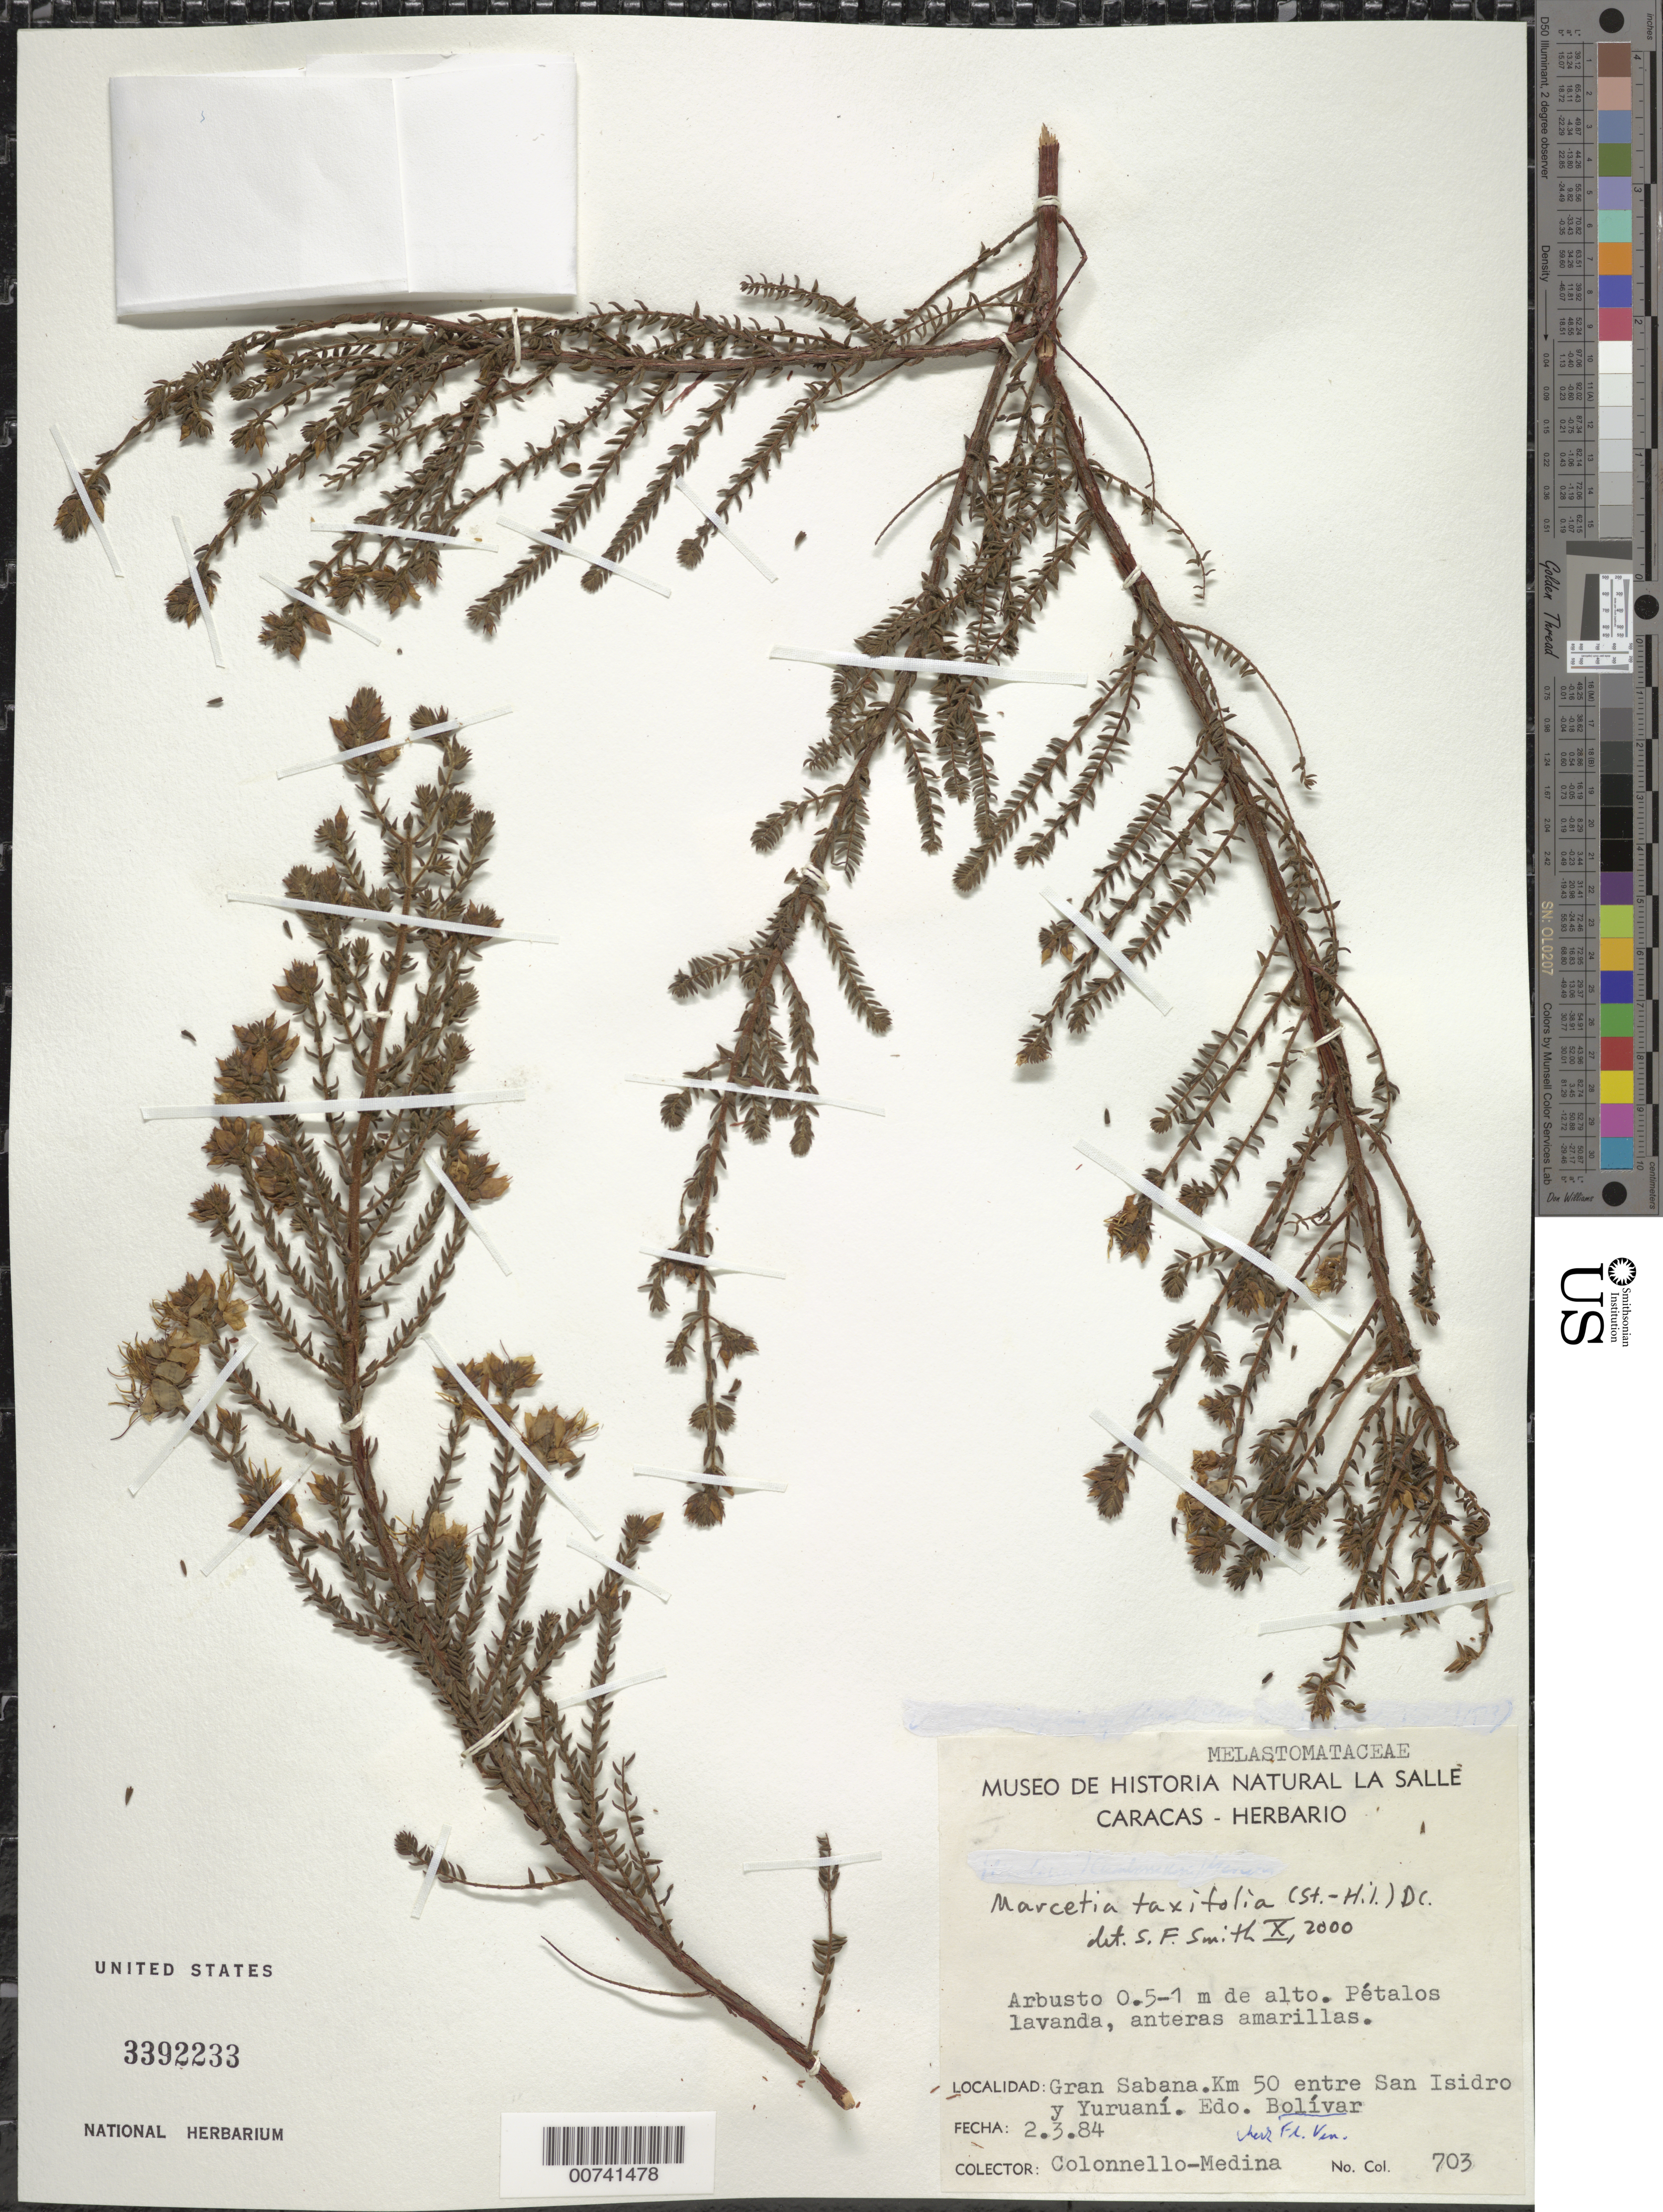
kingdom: Plantae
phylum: Tracheophyta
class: Magnoliopsida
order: Myrtales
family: Melastomataceae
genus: Marcetia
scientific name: Marcetia taxifolia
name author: (A. St.-Hil.) DC.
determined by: Smith, Stephen F., (US), NMNH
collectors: G. Colonnello & -- Medina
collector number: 703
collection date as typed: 2-Mar-84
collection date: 1984-03-02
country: Venezuela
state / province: Bolívar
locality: Gran Sabana, km 50; betw San Isidro & Yuruani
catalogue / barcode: US 3392233